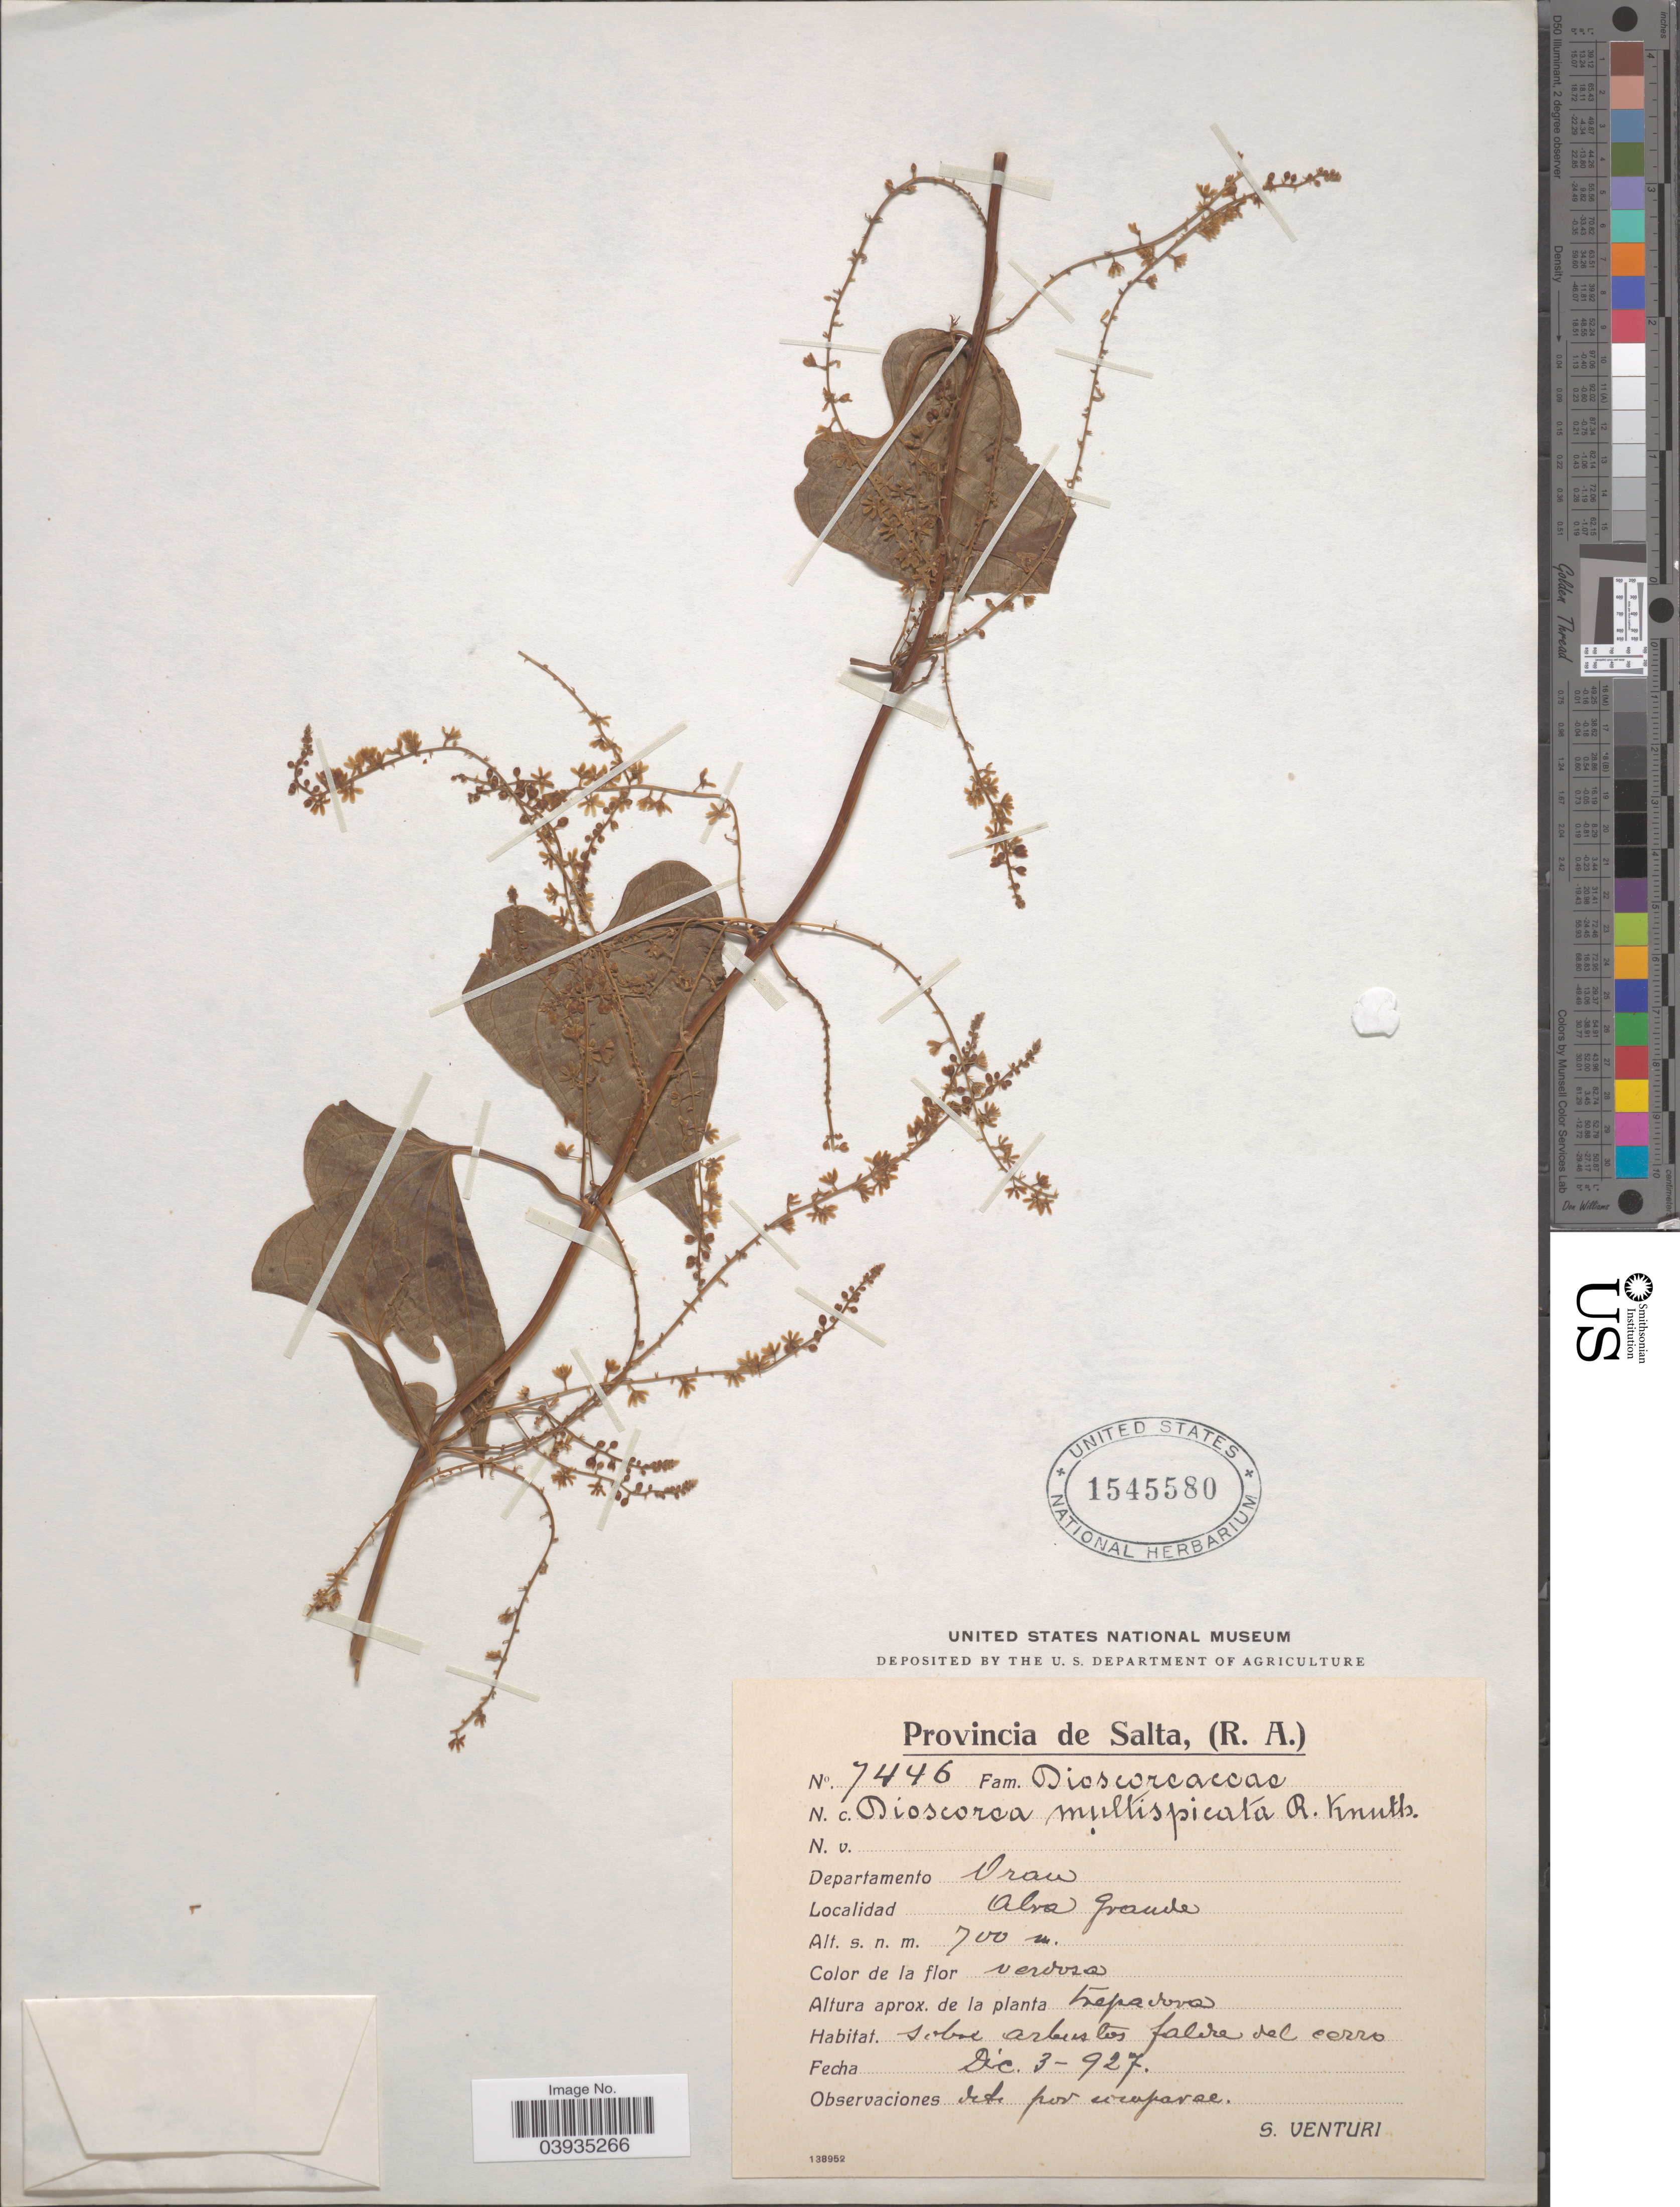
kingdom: Plantae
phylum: Tracheophyta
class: Liliopsida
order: Dioscoreales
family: Dioscoreaceae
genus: Dioscorea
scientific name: Dioscorea multispicata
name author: R. Knuth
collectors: S. Venturi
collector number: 7446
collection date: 1927-12-03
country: Argentina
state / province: Salta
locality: Departamento Oran. Abra Grande.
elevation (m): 700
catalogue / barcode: US 1545580